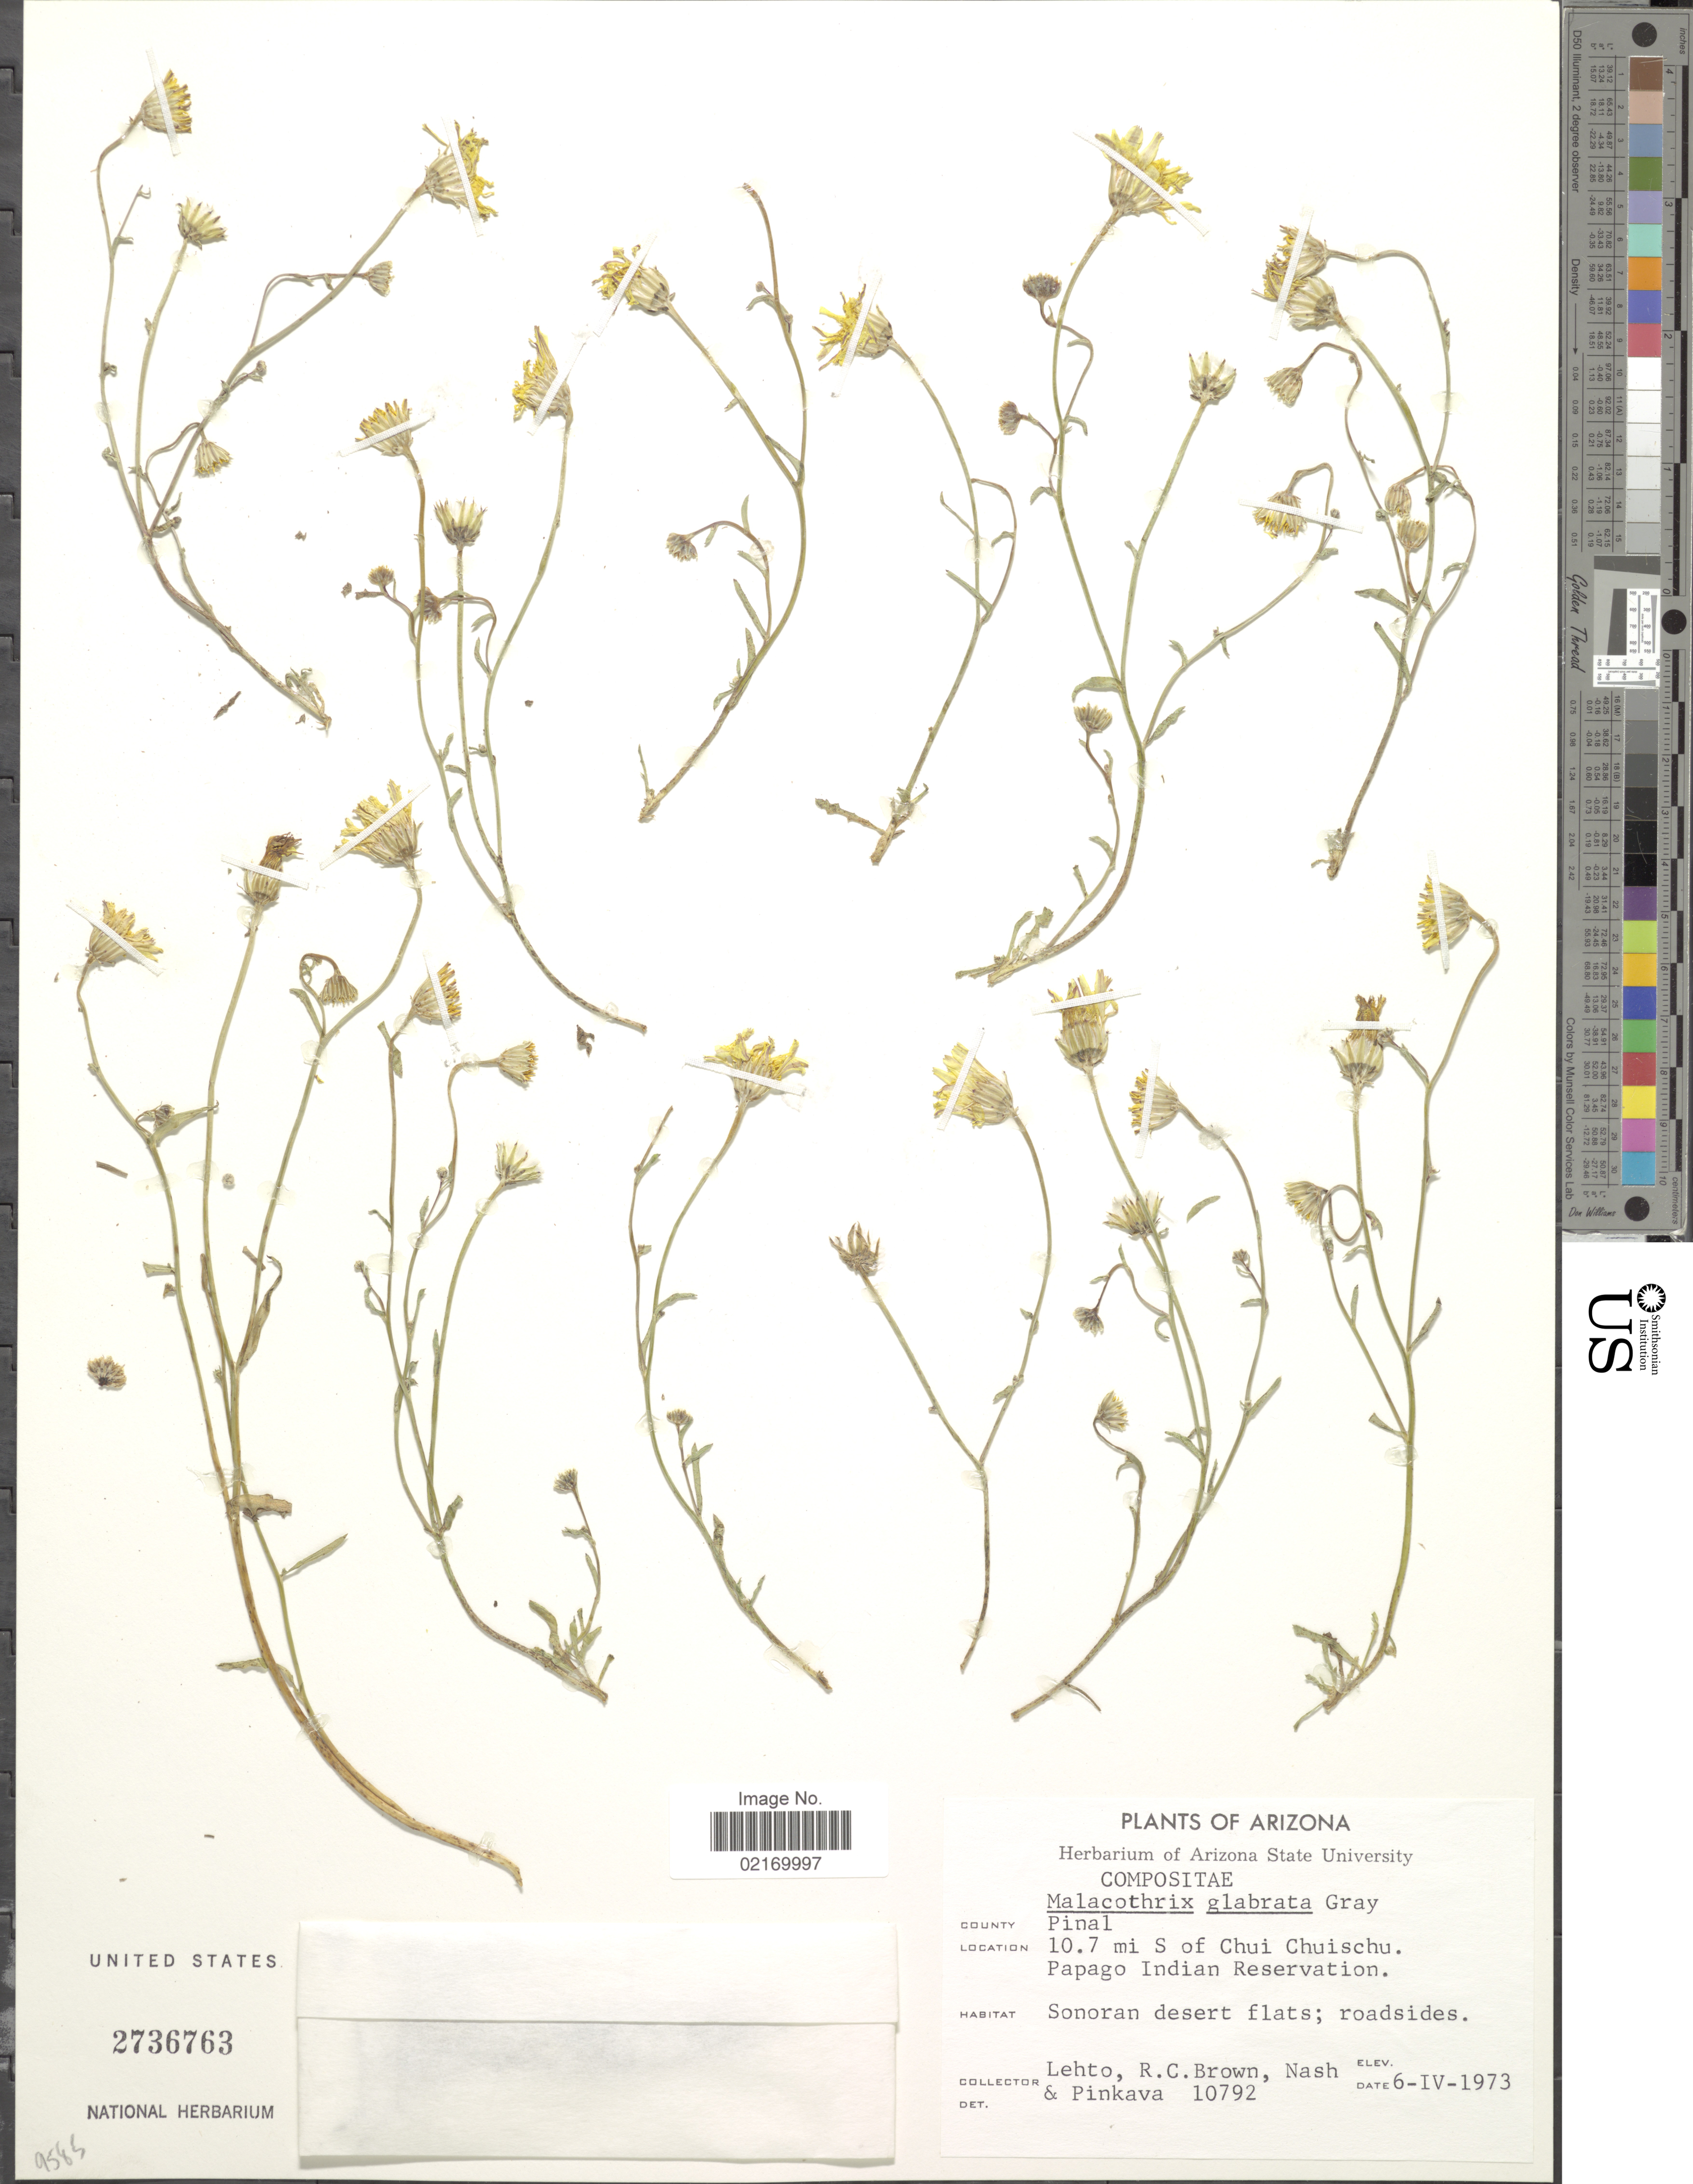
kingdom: Plantae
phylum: Tracheophyta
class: Magnoliopsida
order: Asterales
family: Asteraceae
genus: Malacothrix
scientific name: Malacothrix glabrata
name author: (A. Gray ex D.C. Eaton) A. Gray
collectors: -. Lehto, R. C. Brown, -- Nash & -. Pinkava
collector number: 10792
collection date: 1973-04-06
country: United States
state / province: Arizona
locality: County Pinal, 10.7 mi S of Chui Chuischu, Papago Indian Reservation, Sonoran desert flats; roadsides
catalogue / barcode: US 2736763